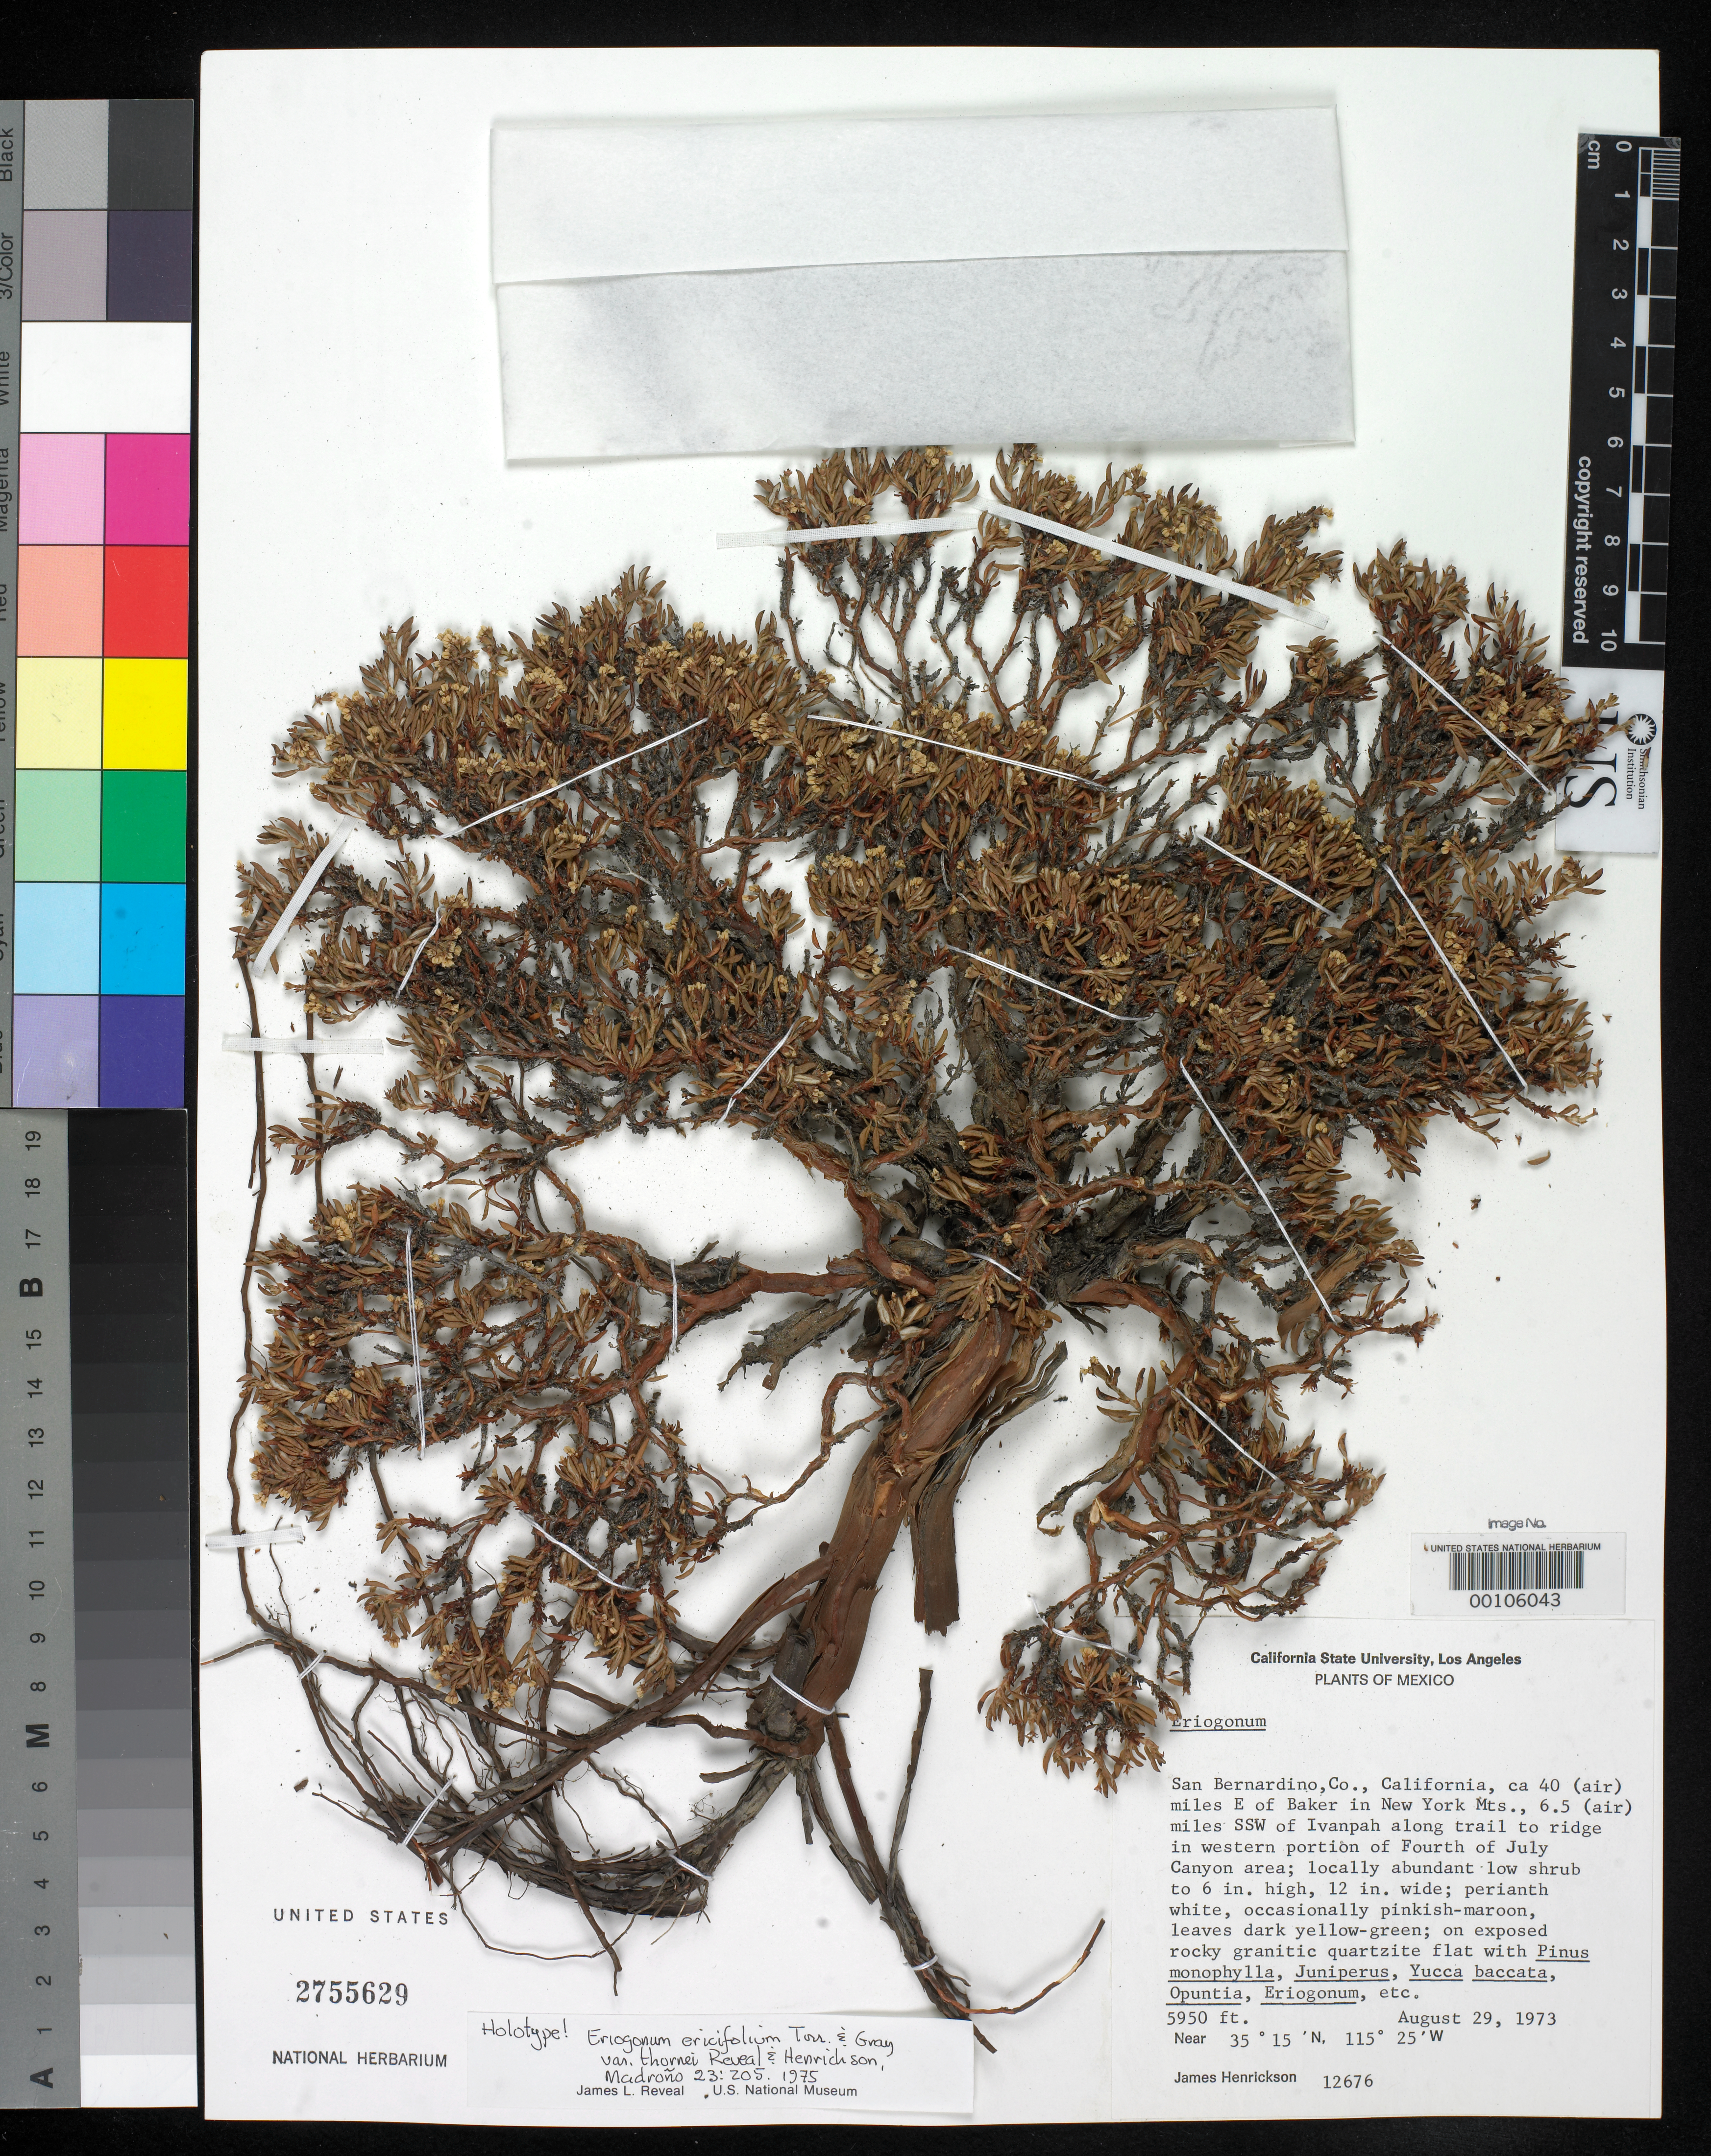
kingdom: Plantae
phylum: Tracheophyta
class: Magnoliopsida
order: Caryophyllales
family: Polygonaceae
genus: Eriogonum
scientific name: Eriogonum ericifolium var. thornei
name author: Reveal & Hendrickson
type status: Holotype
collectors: J. Hendrickson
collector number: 12676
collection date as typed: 29 Aug 1973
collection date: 1973-08-29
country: United States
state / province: California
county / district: San Bernardino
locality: Pah, W. portion of Fourth of July canyon; alt. 5950 ft.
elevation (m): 1814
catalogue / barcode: US 2755629